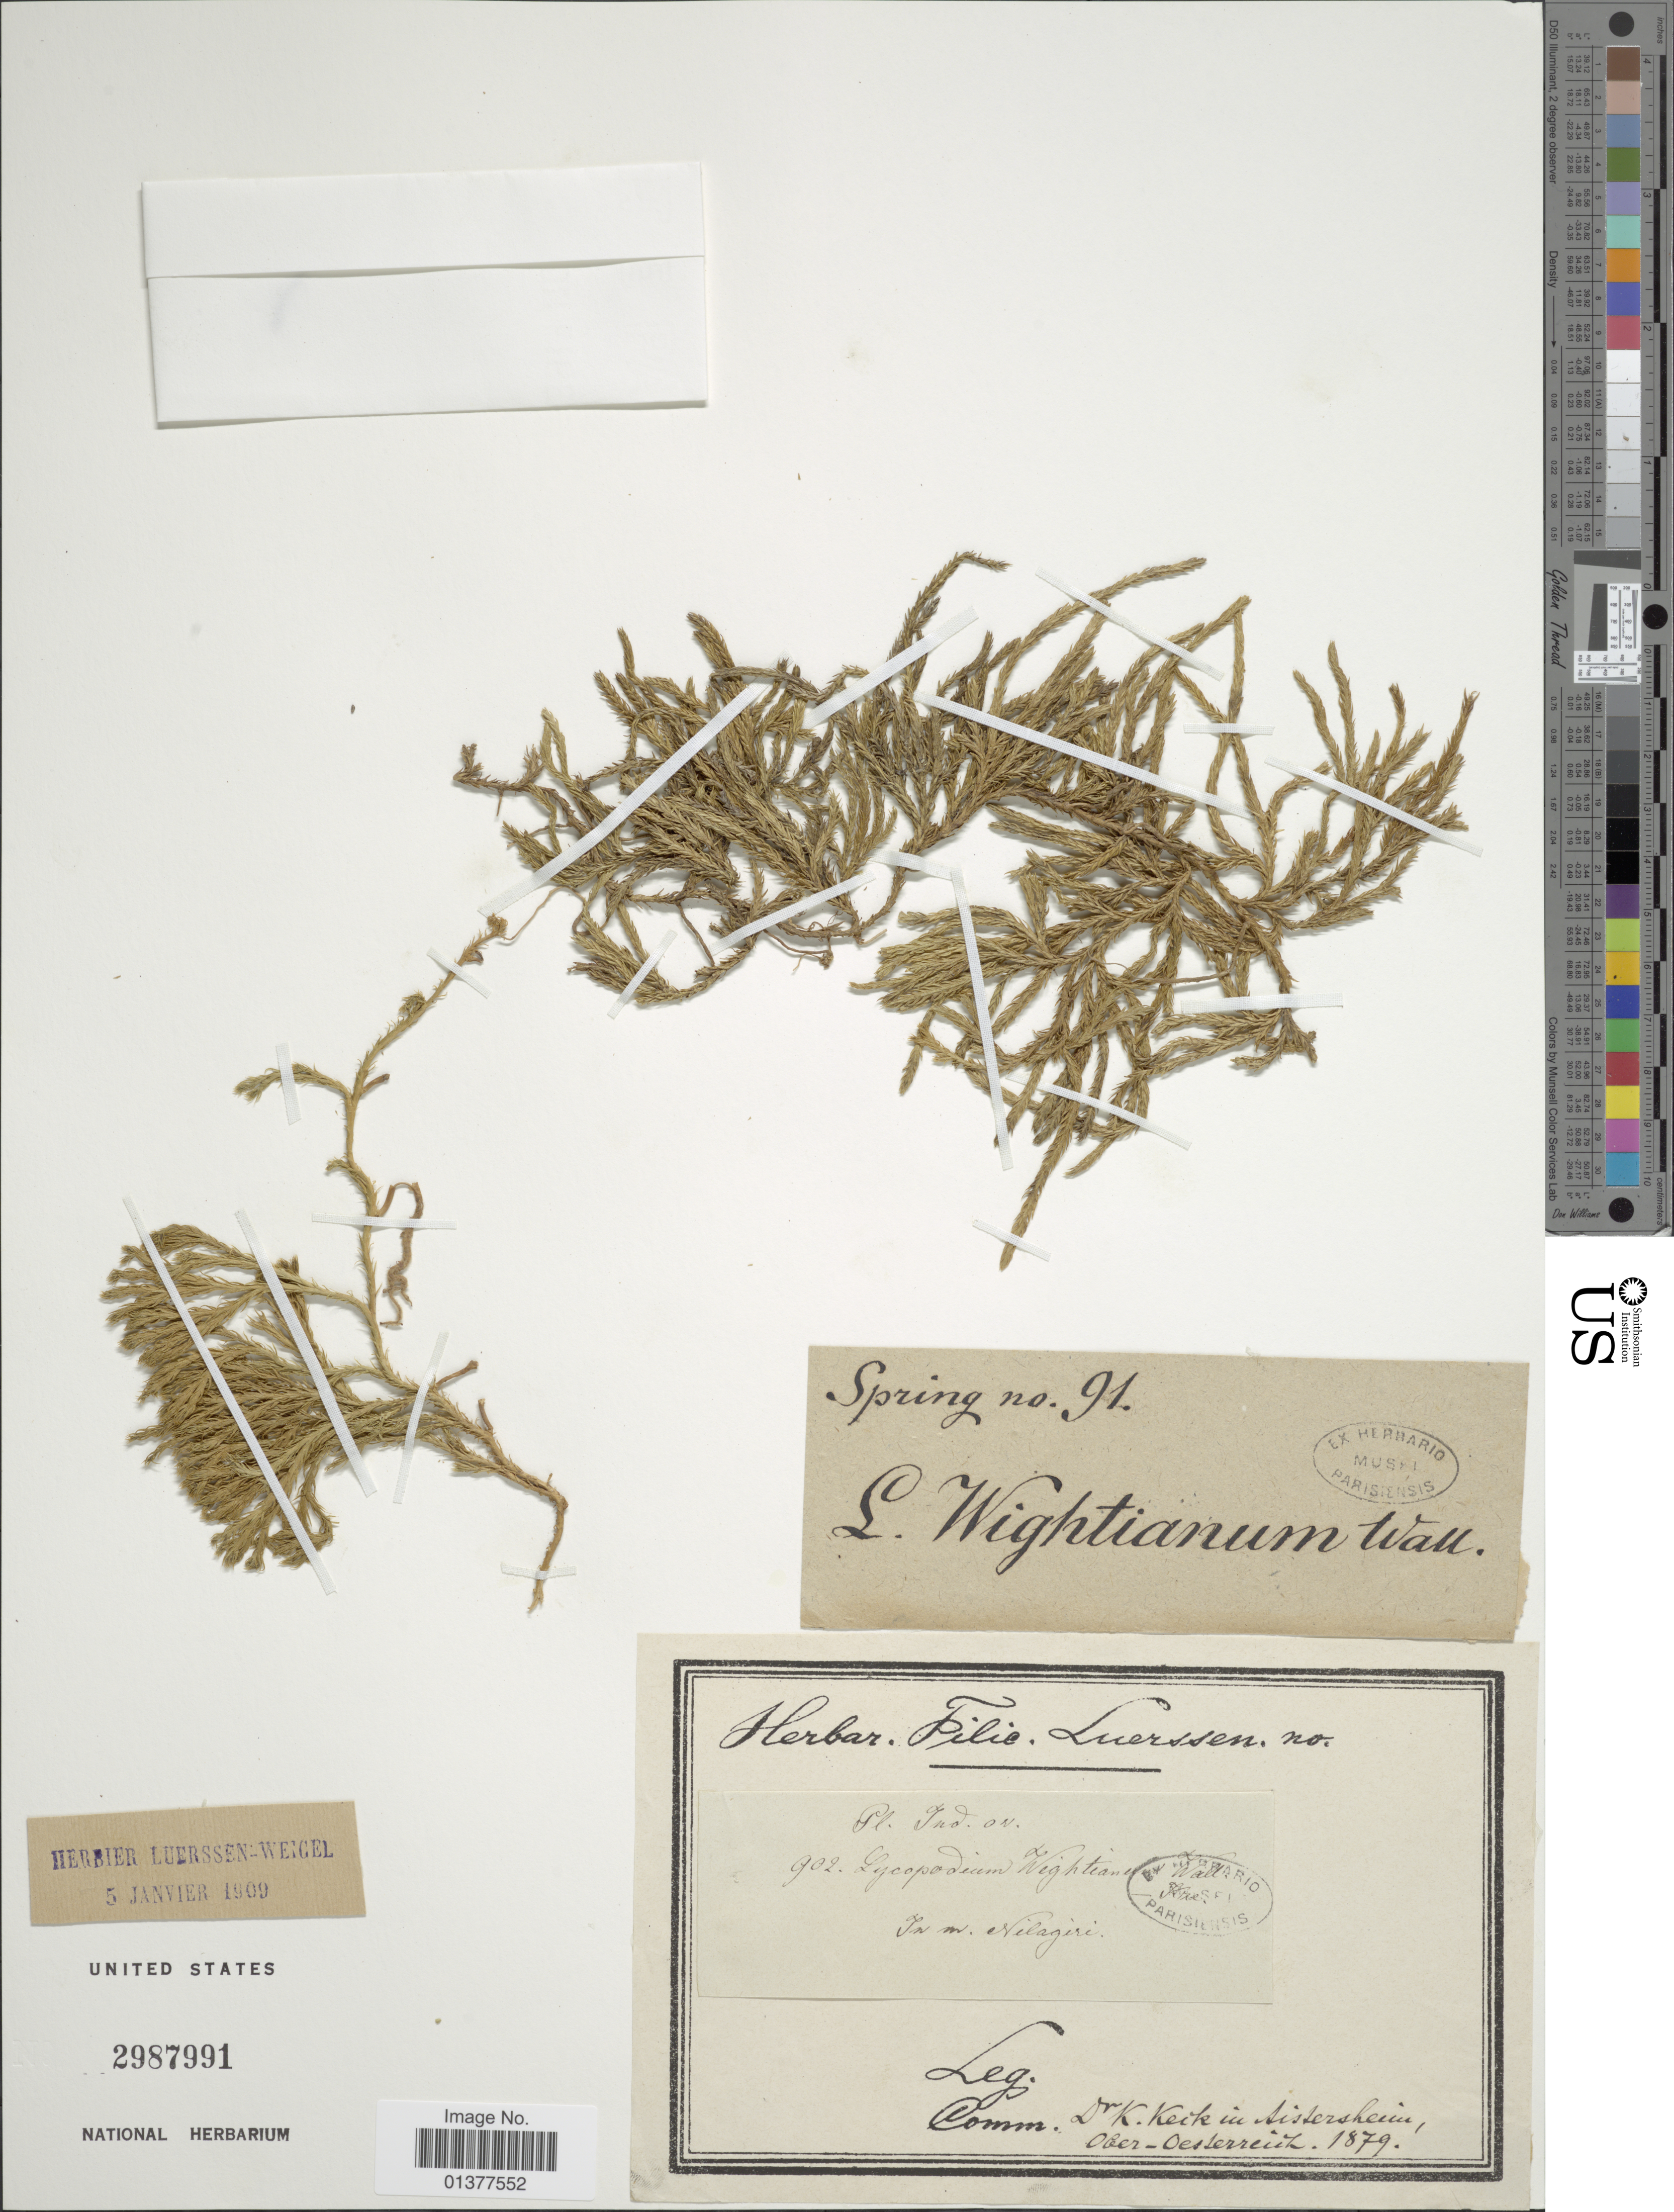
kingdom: Plantae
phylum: Tracheophyta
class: Lycopodiopsida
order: Lycopodiales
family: Lycopodiaceae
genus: Diphasiastrum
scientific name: Diphasiastrum wightianum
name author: (Wall. ex Hook. & Grev.) Holub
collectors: K. Keck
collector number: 902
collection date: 1879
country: India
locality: In m. Nilagiri [Nilgiri Mountains]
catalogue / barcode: US 2987991